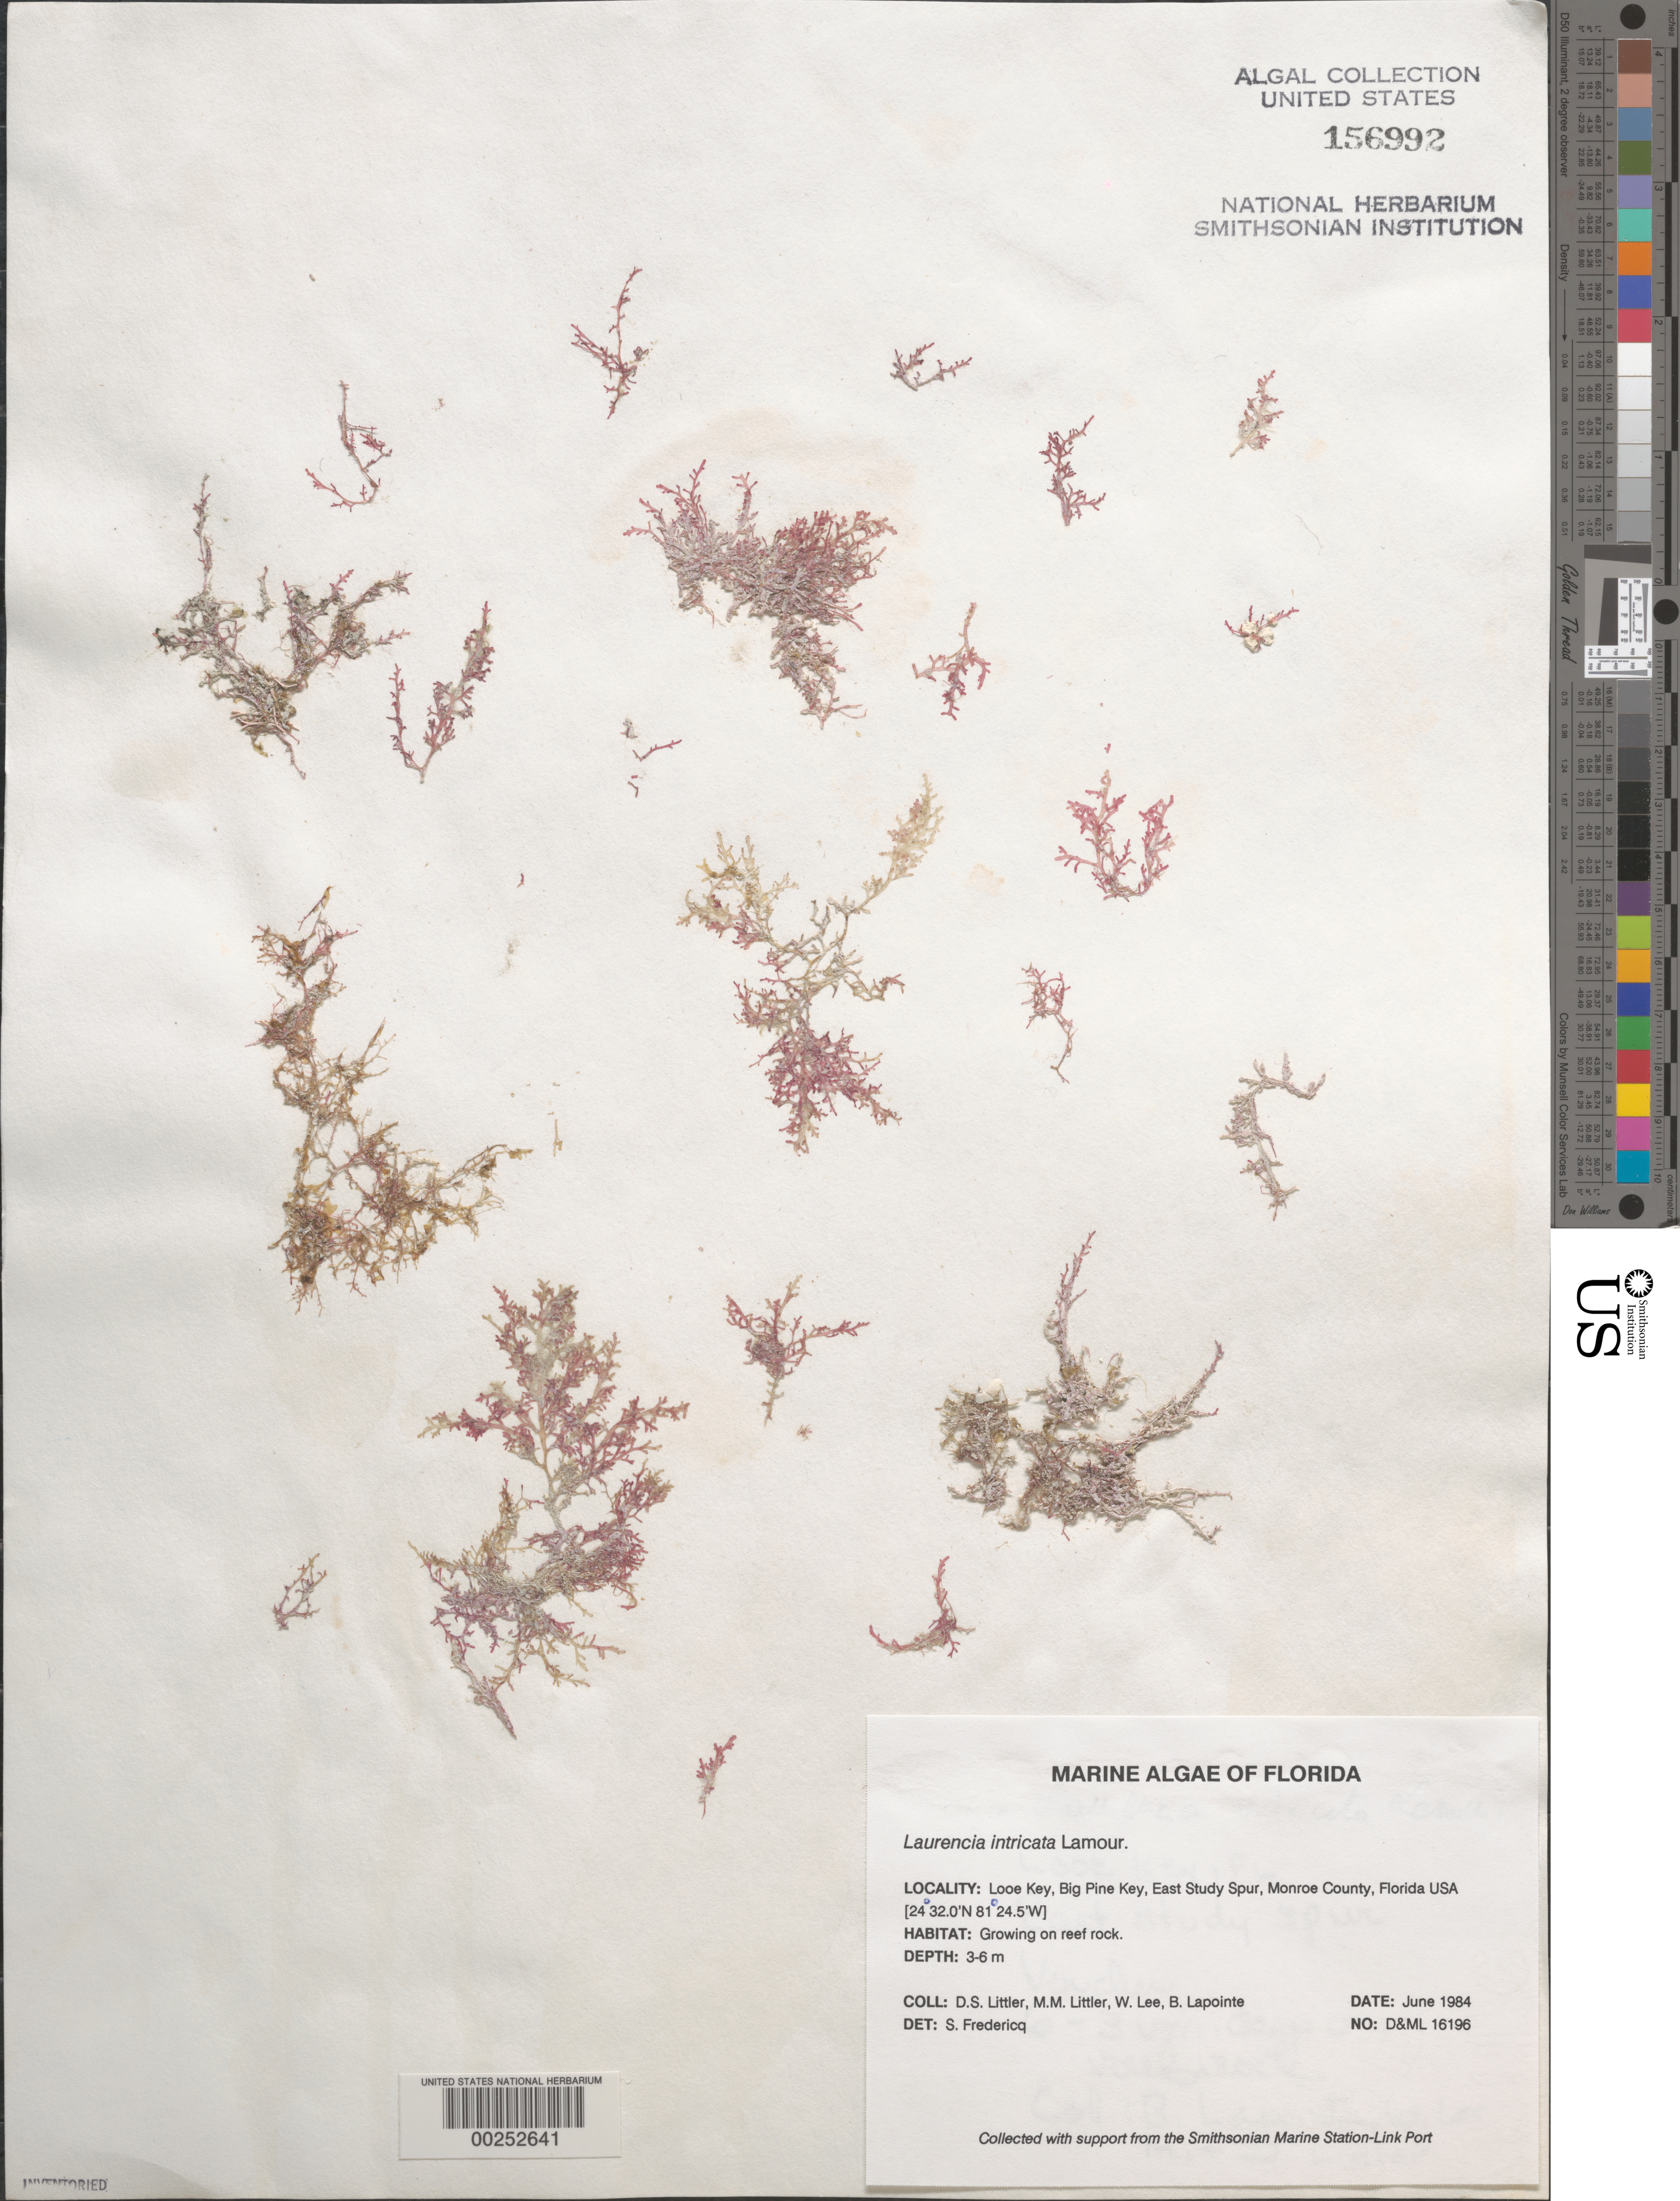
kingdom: Plantae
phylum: Rhodophyta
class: Florideophyceae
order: Ceramiales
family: Rhodomelaceae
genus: Laurencia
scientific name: Laurencia intricata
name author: J.V.Lamouroux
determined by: Fredericq, S.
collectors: D. S. Littler, M. M. Littler, W. Lee & B. Lapointe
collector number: D&ML 16196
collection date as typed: Jun 1984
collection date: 1984-06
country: United States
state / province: Florida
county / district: Monroe County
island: Looe Key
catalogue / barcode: US 156992